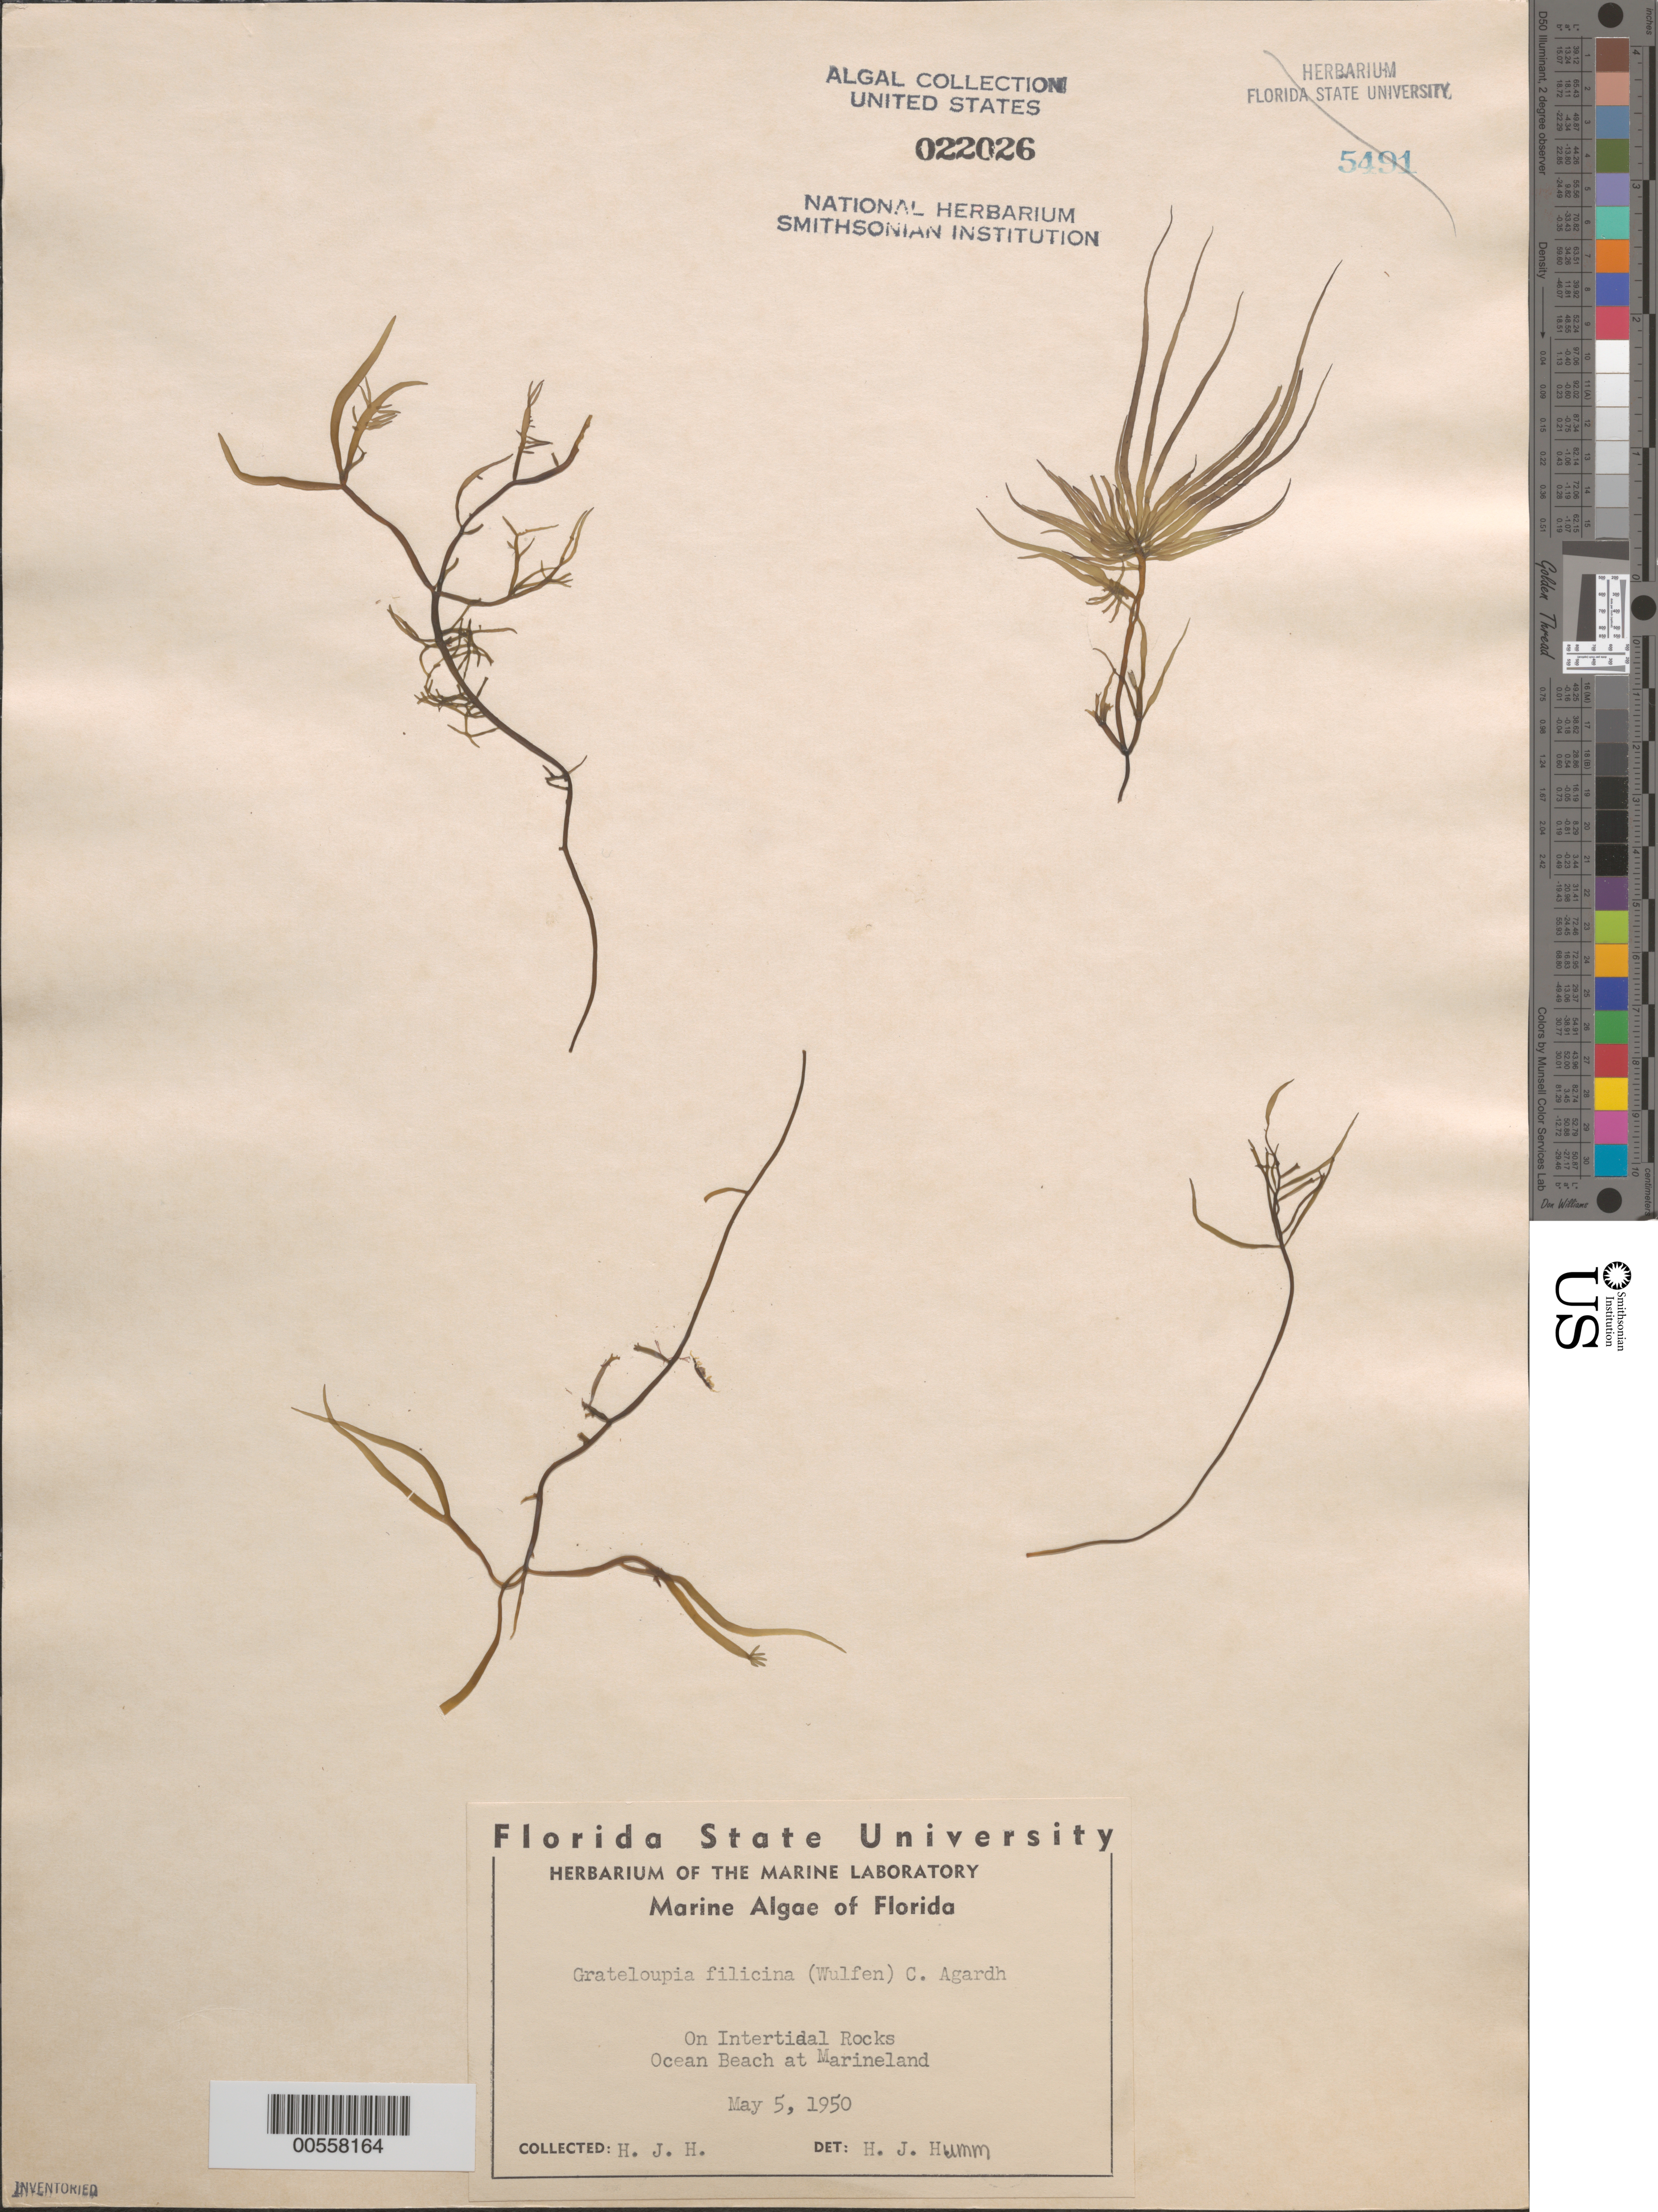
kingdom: Plantae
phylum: Rhodophyta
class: Florideophyceae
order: Halymeniales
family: Halymeniaceae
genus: Grateloupia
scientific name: Grateloupia filicina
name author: (J.V.Lamouroux) C. Agardh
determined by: Humm, Harold J.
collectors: H. J. Humm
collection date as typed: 05 May 1950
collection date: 1950-05-05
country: United States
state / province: Florida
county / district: Flagler County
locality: Marineland ocean beach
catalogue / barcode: US 22026